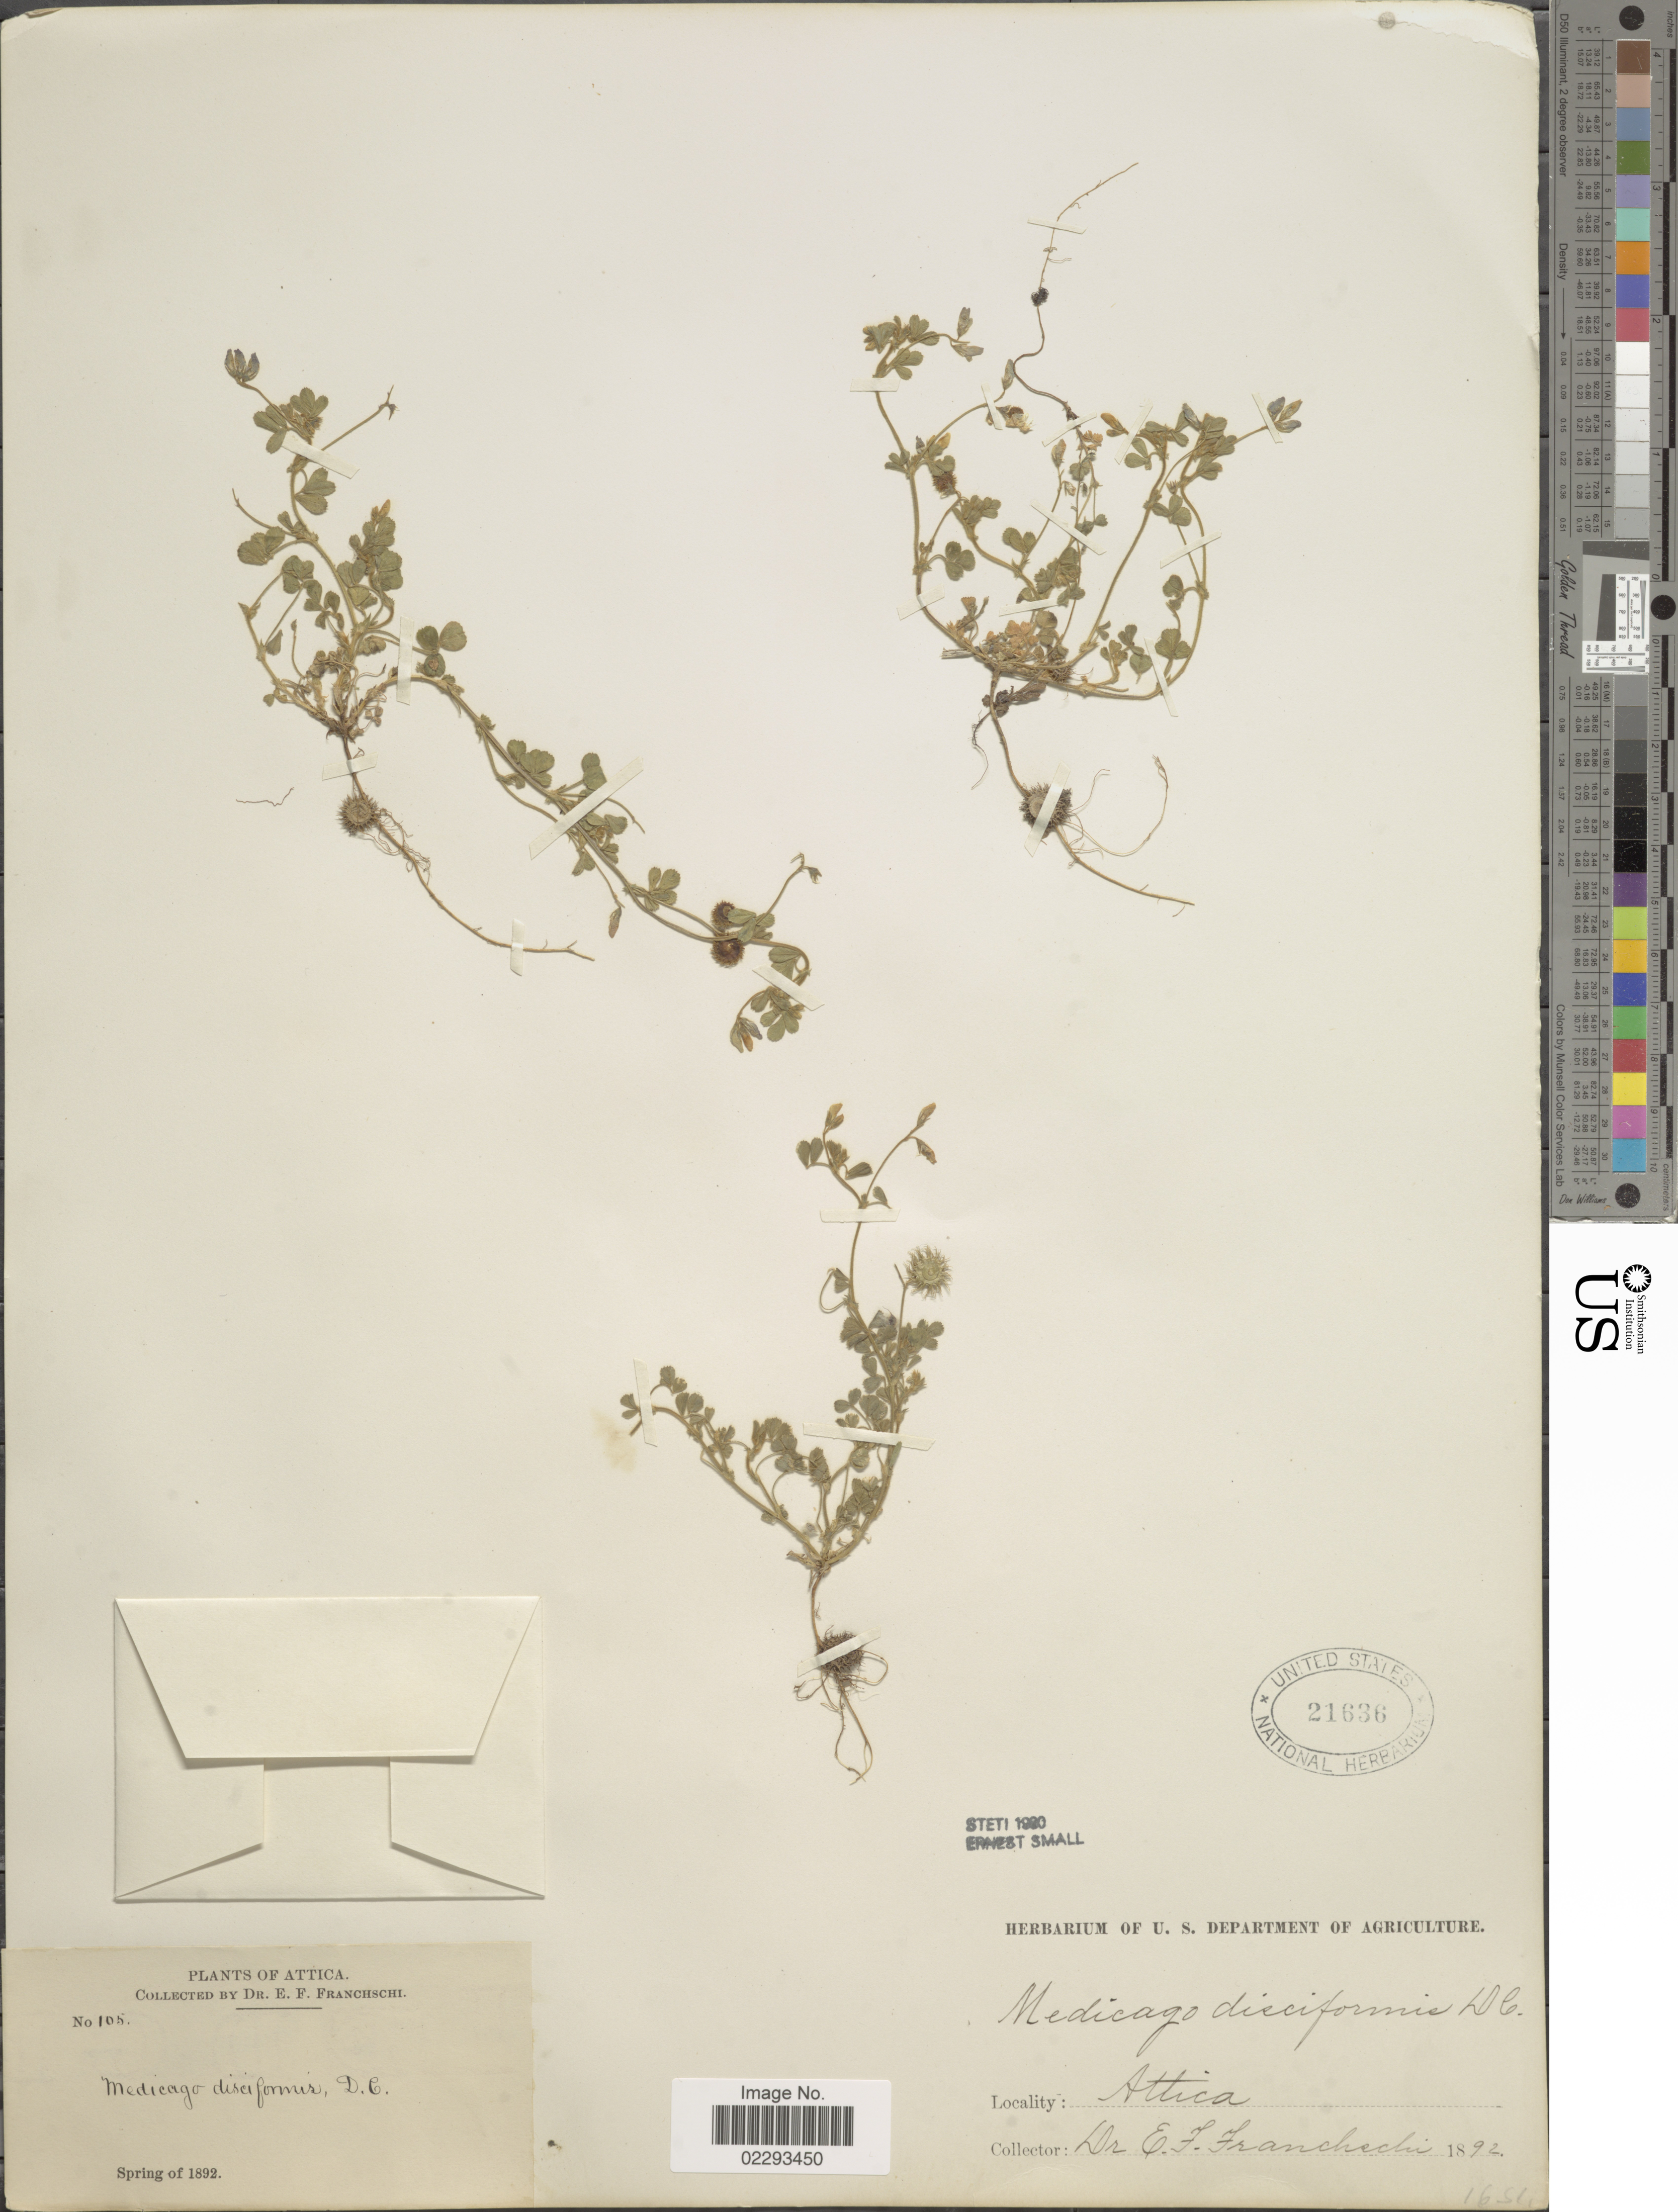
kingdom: Plantae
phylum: Tracheophyta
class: Magnoliopsida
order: Fabales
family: Fabaceae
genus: Medicago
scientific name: Medicago disciformis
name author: DC.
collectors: E. Franchschi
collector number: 105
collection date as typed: spring of 1892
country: Greece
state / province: Attica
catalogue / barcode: US 21636